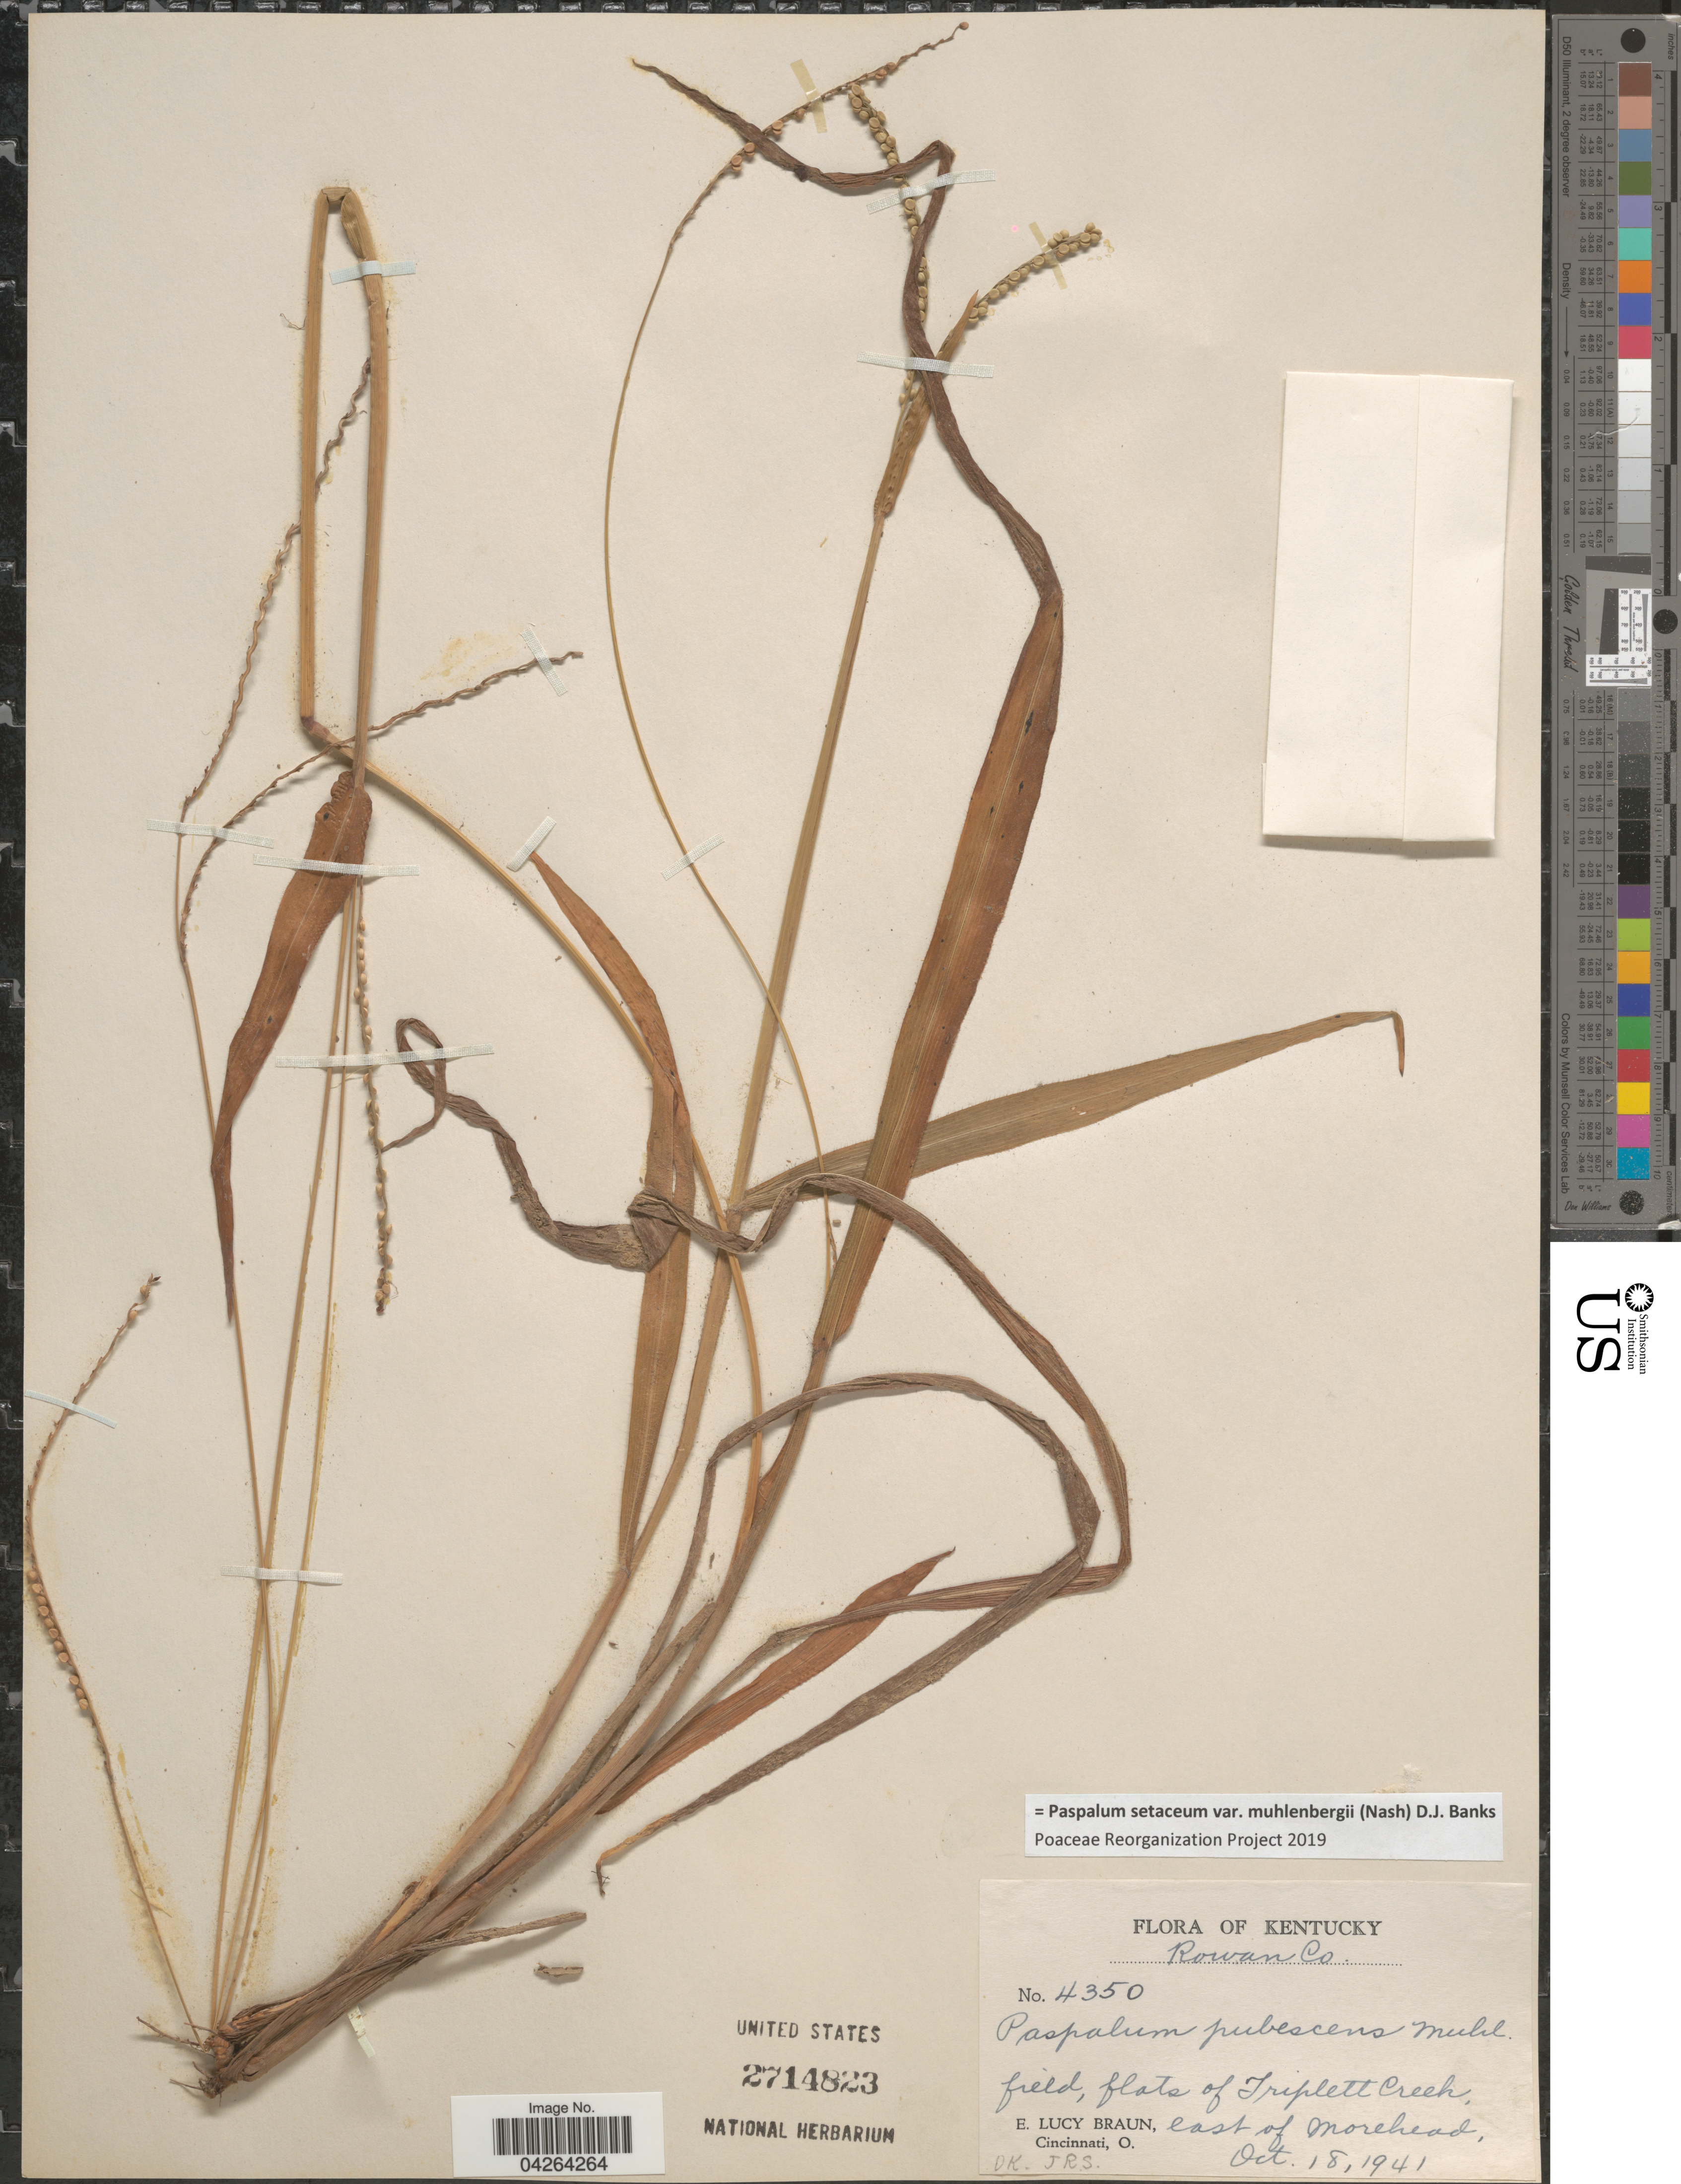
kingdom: Plantae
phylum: Tracheophyta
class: Liliopsida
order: Poales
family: Poaceae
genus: Paspalum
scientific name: Paspalum setaceum var. muhlenbergii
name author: (Nash) D.J. Banks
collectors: E. L. Braun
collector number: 4350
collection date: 1941-10-18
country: United States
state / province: Kentucky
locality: Rowan Co. Field, flats of Triplett Creek, east of Morehead.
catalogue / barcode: US 2714823